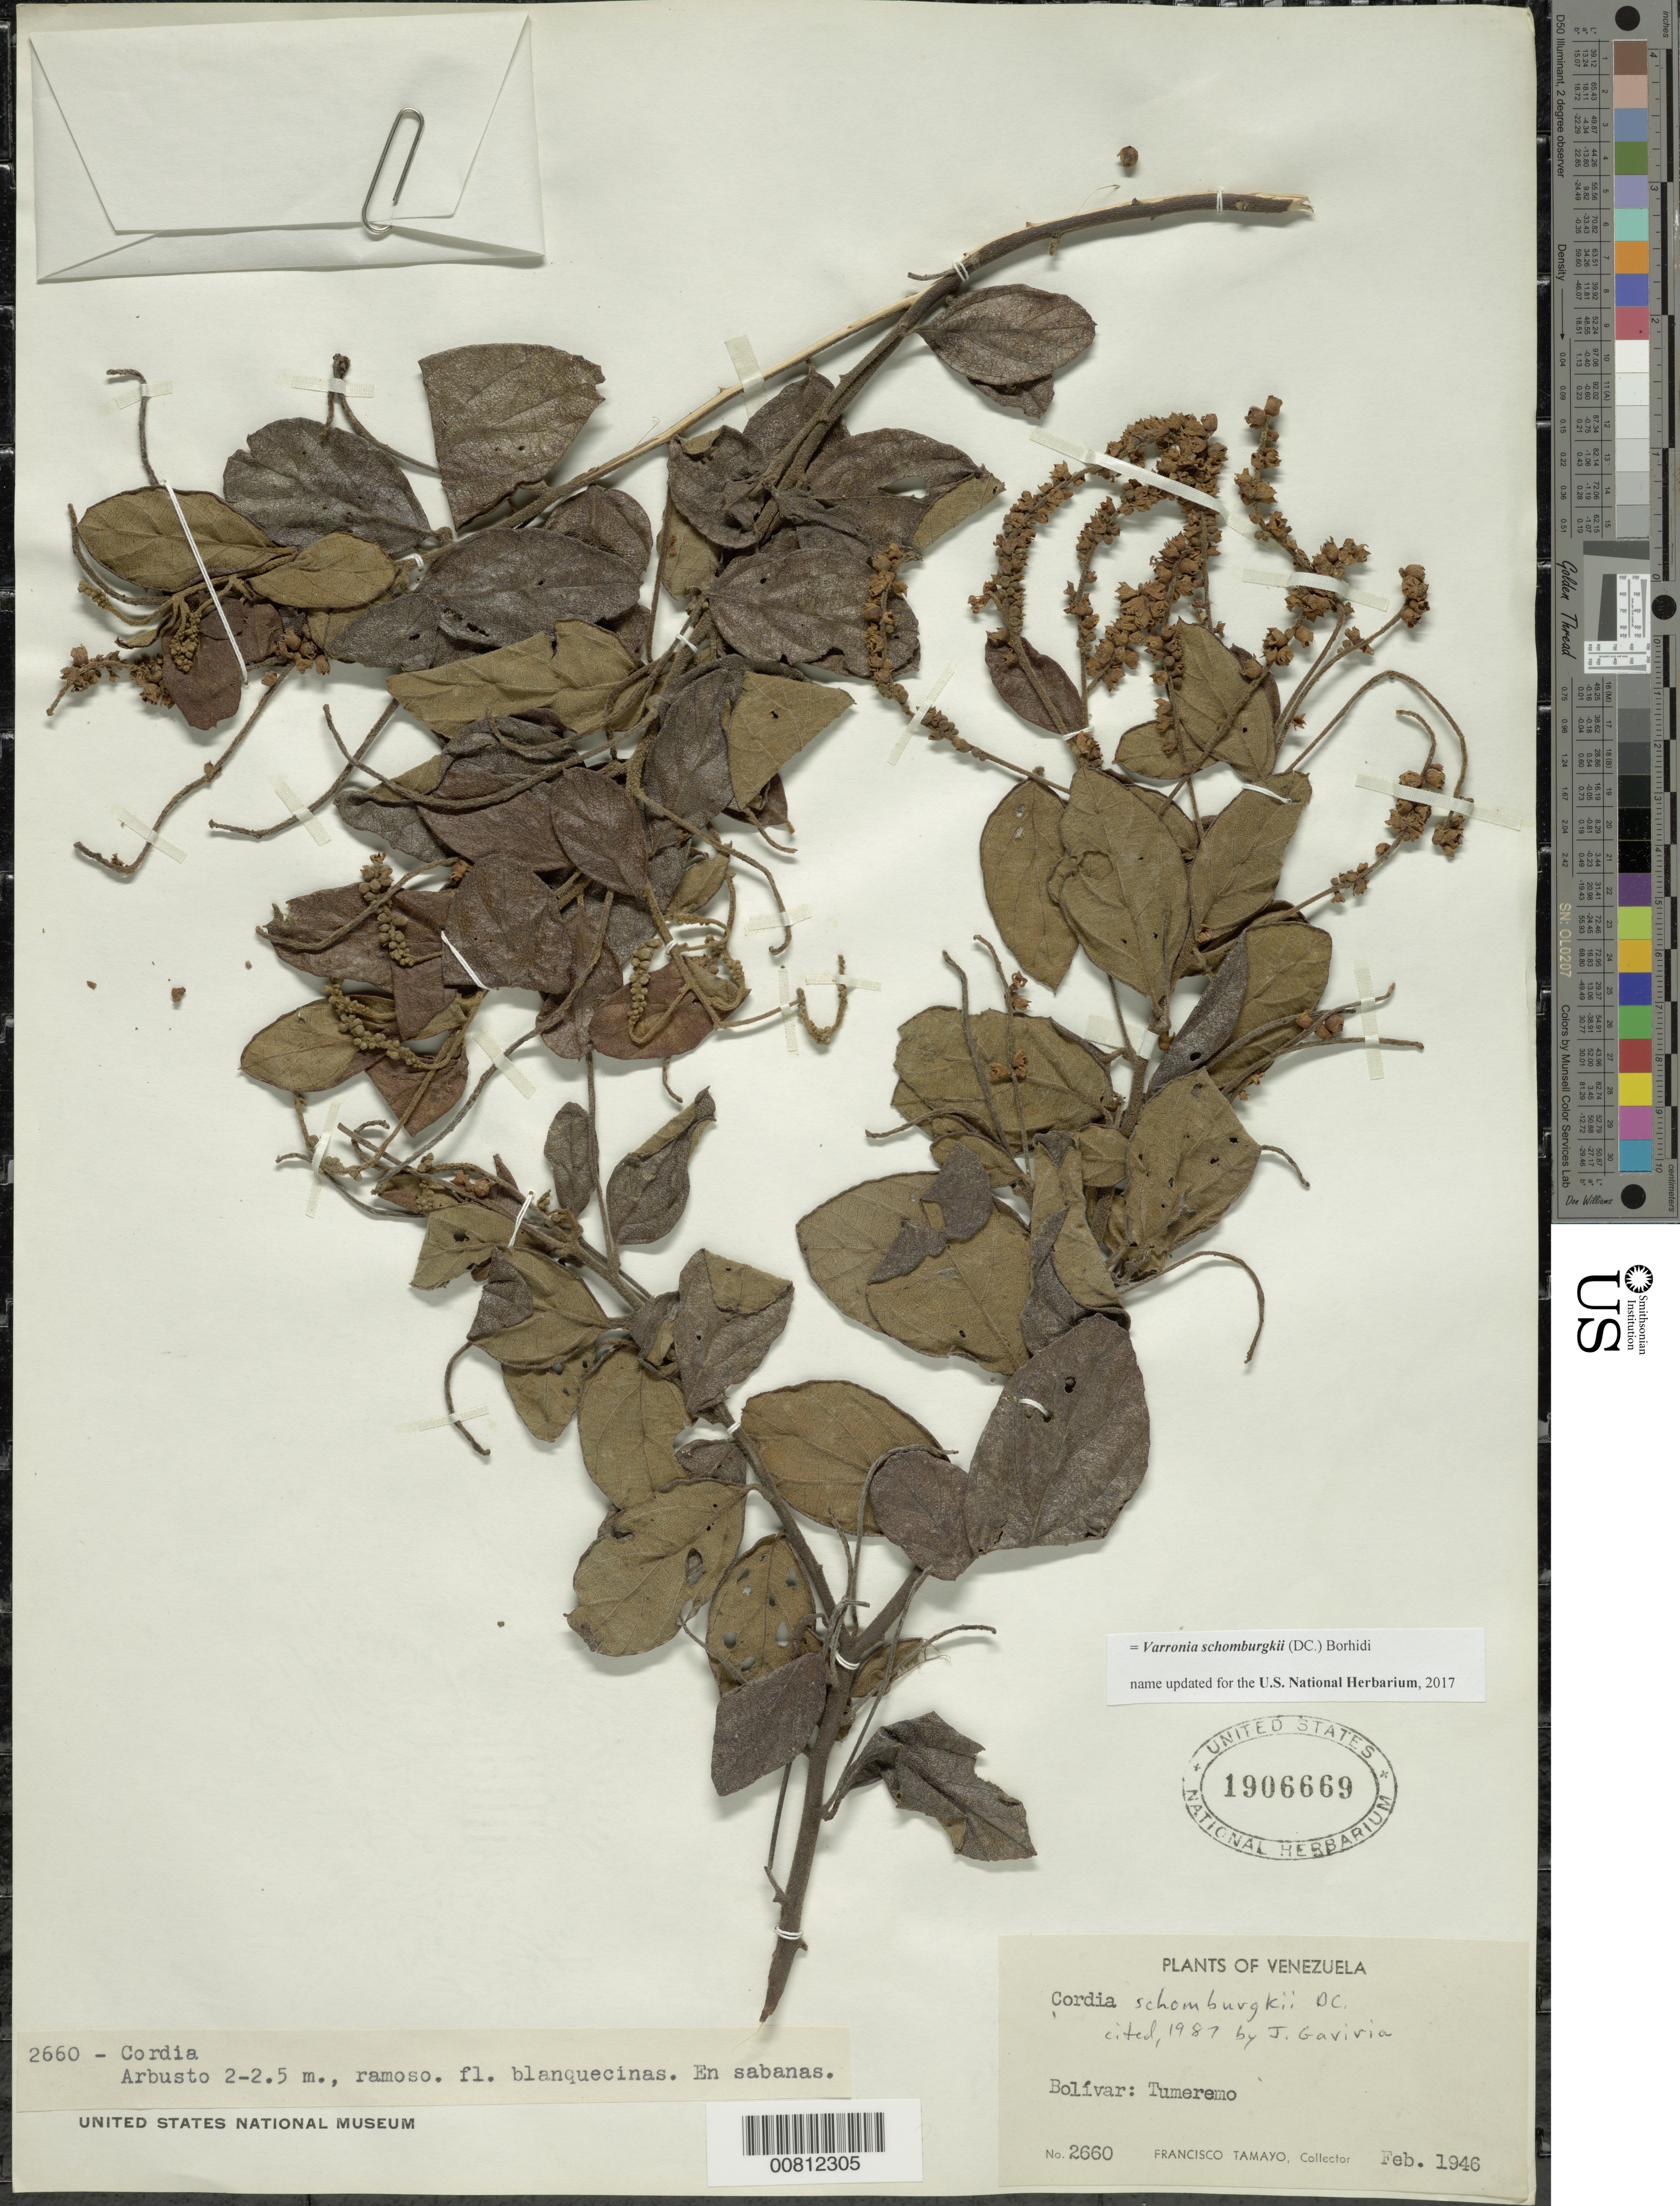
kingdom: Plantae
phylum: Tracheophyta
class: Magnoliopsida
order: Boraginales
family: Cordiaceae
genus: Cordia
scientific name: Cordia schomburgkii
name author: DC.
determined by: Gaviria, J. C.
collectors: F. Tamayo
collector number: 2660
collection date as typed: Feb-46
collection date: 1946-02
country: Venezuela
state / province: Bolívar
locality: Tumeremo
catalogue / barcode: US 1906669